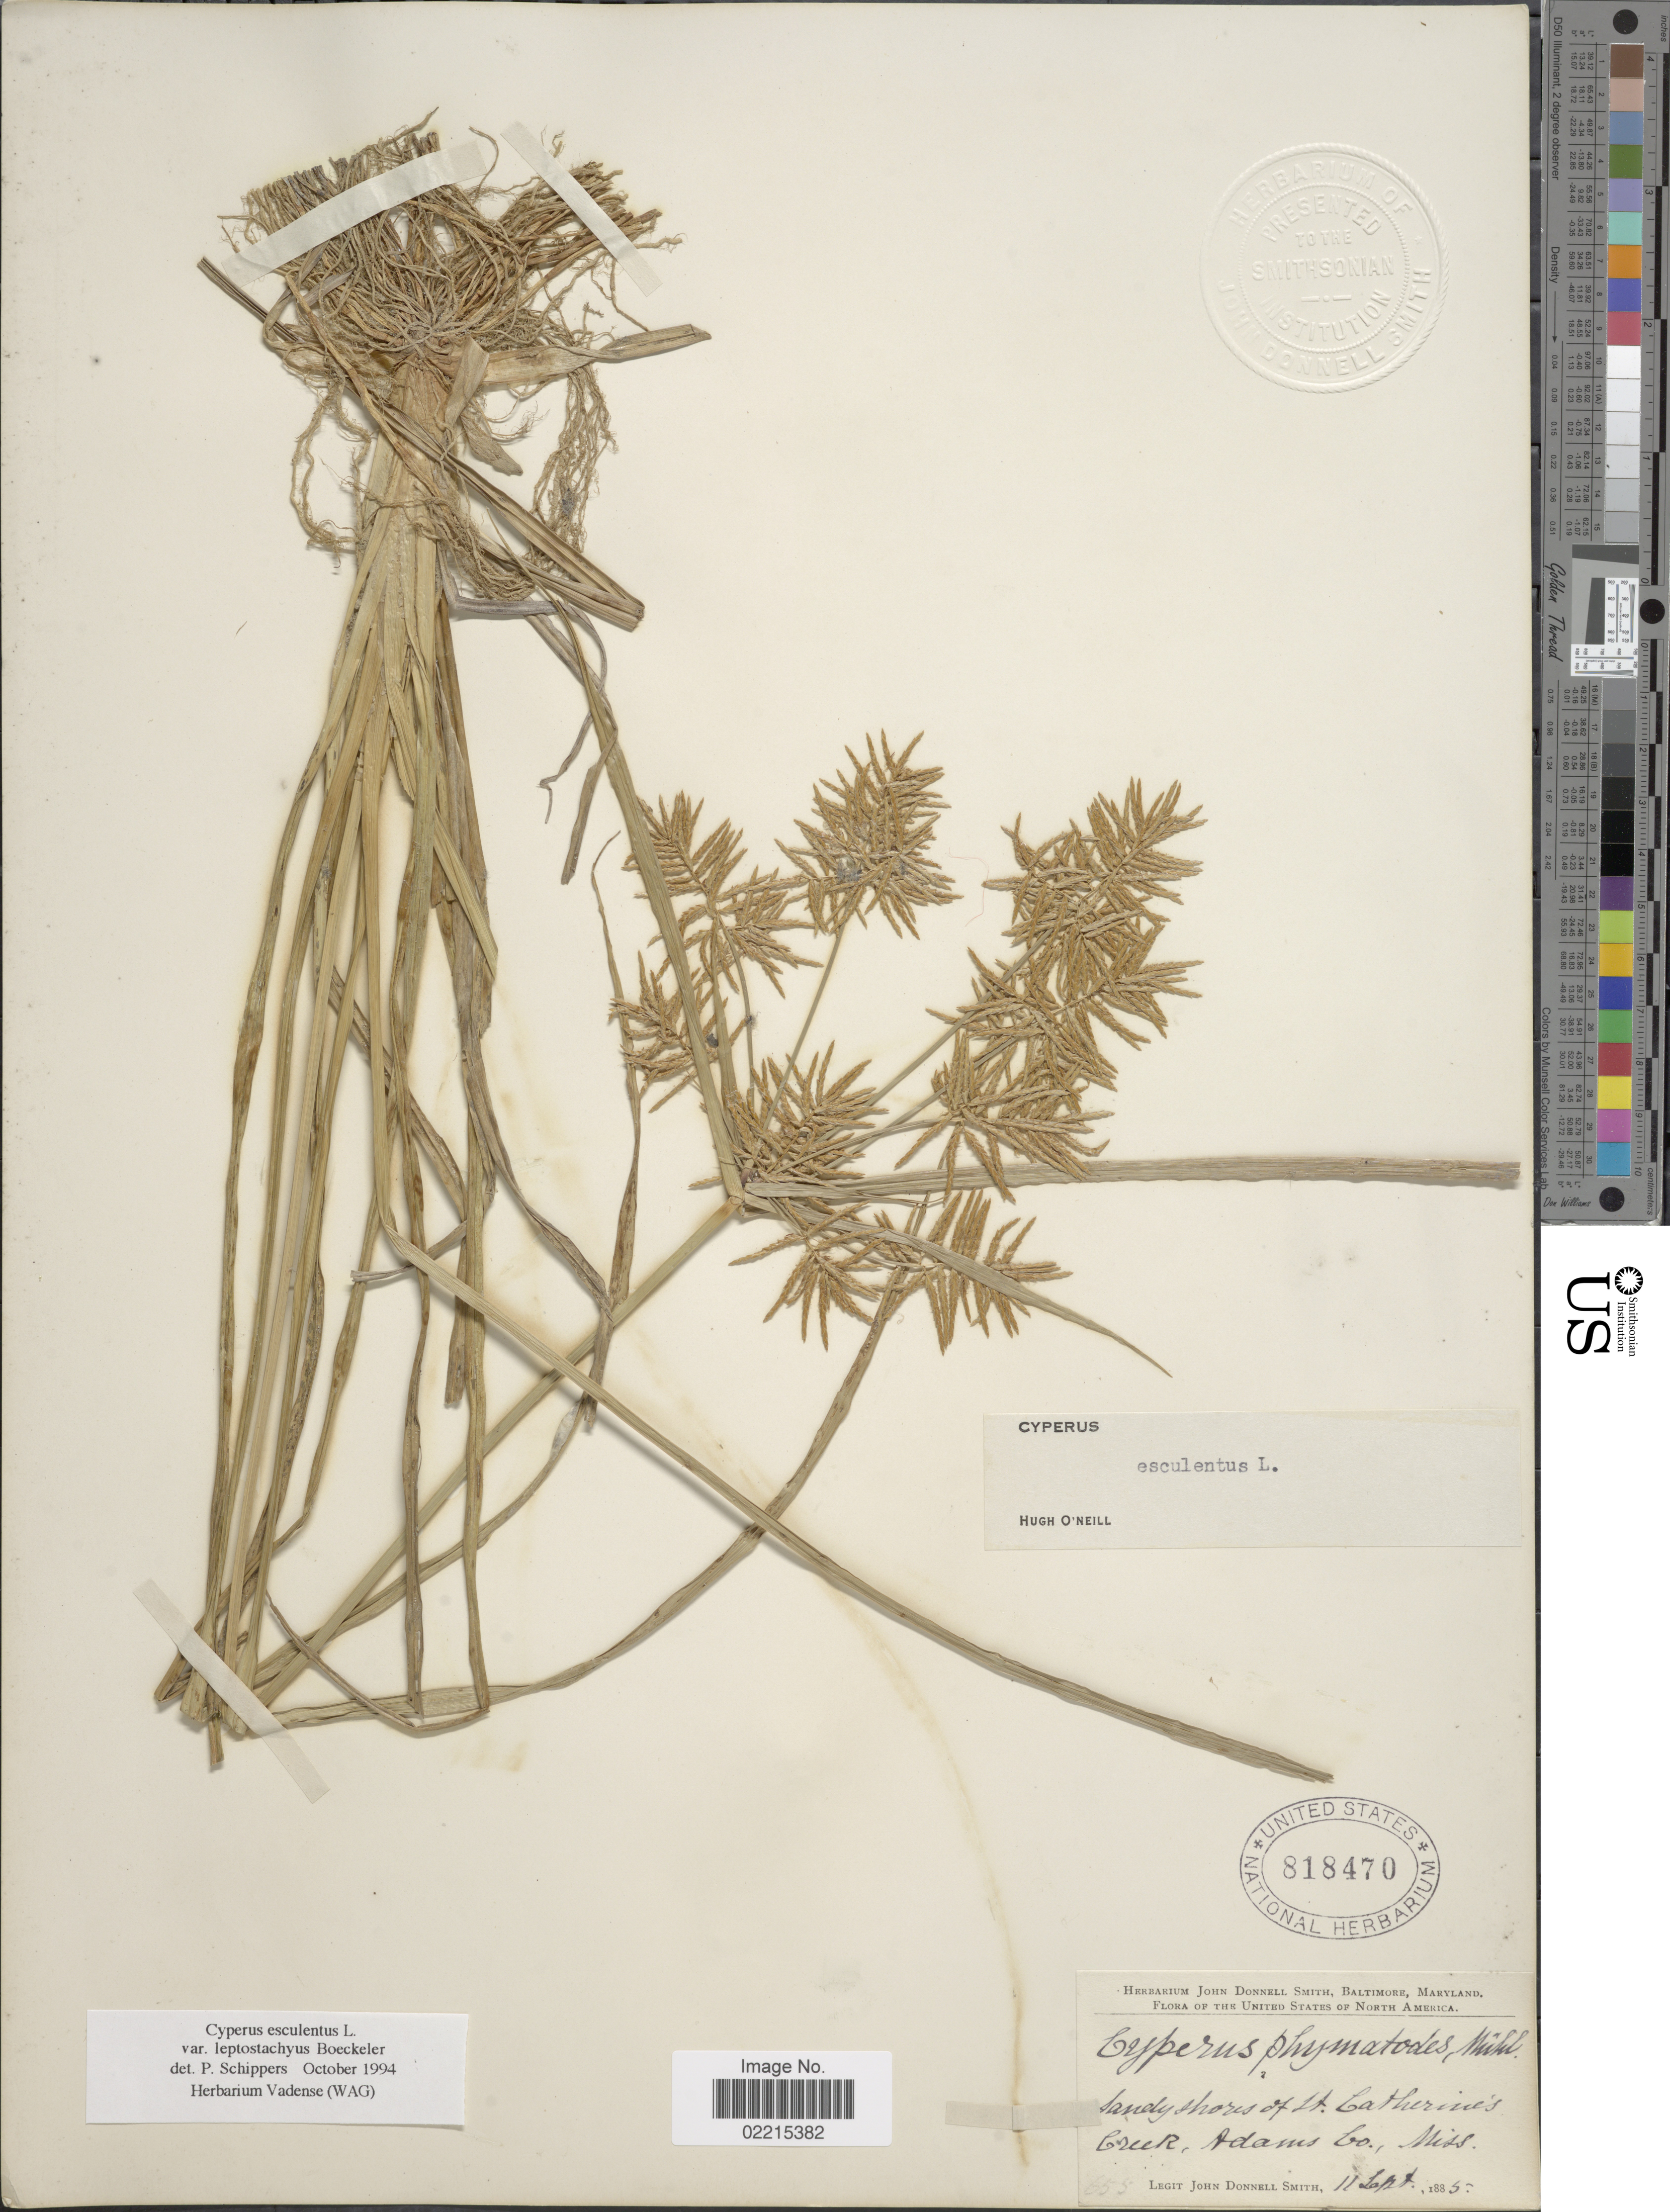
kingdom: Plantae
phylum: Tracheophyta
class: Liliopsida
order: Poales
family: Cyperaceae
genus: Cyperus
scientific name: Cyperus esculentus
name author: L.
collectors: J. Donnell Smith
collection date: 1885-09-12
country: United States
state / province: Mississippi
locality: St. Catherine' s Creek, Adams Co.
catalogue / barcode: US 818470